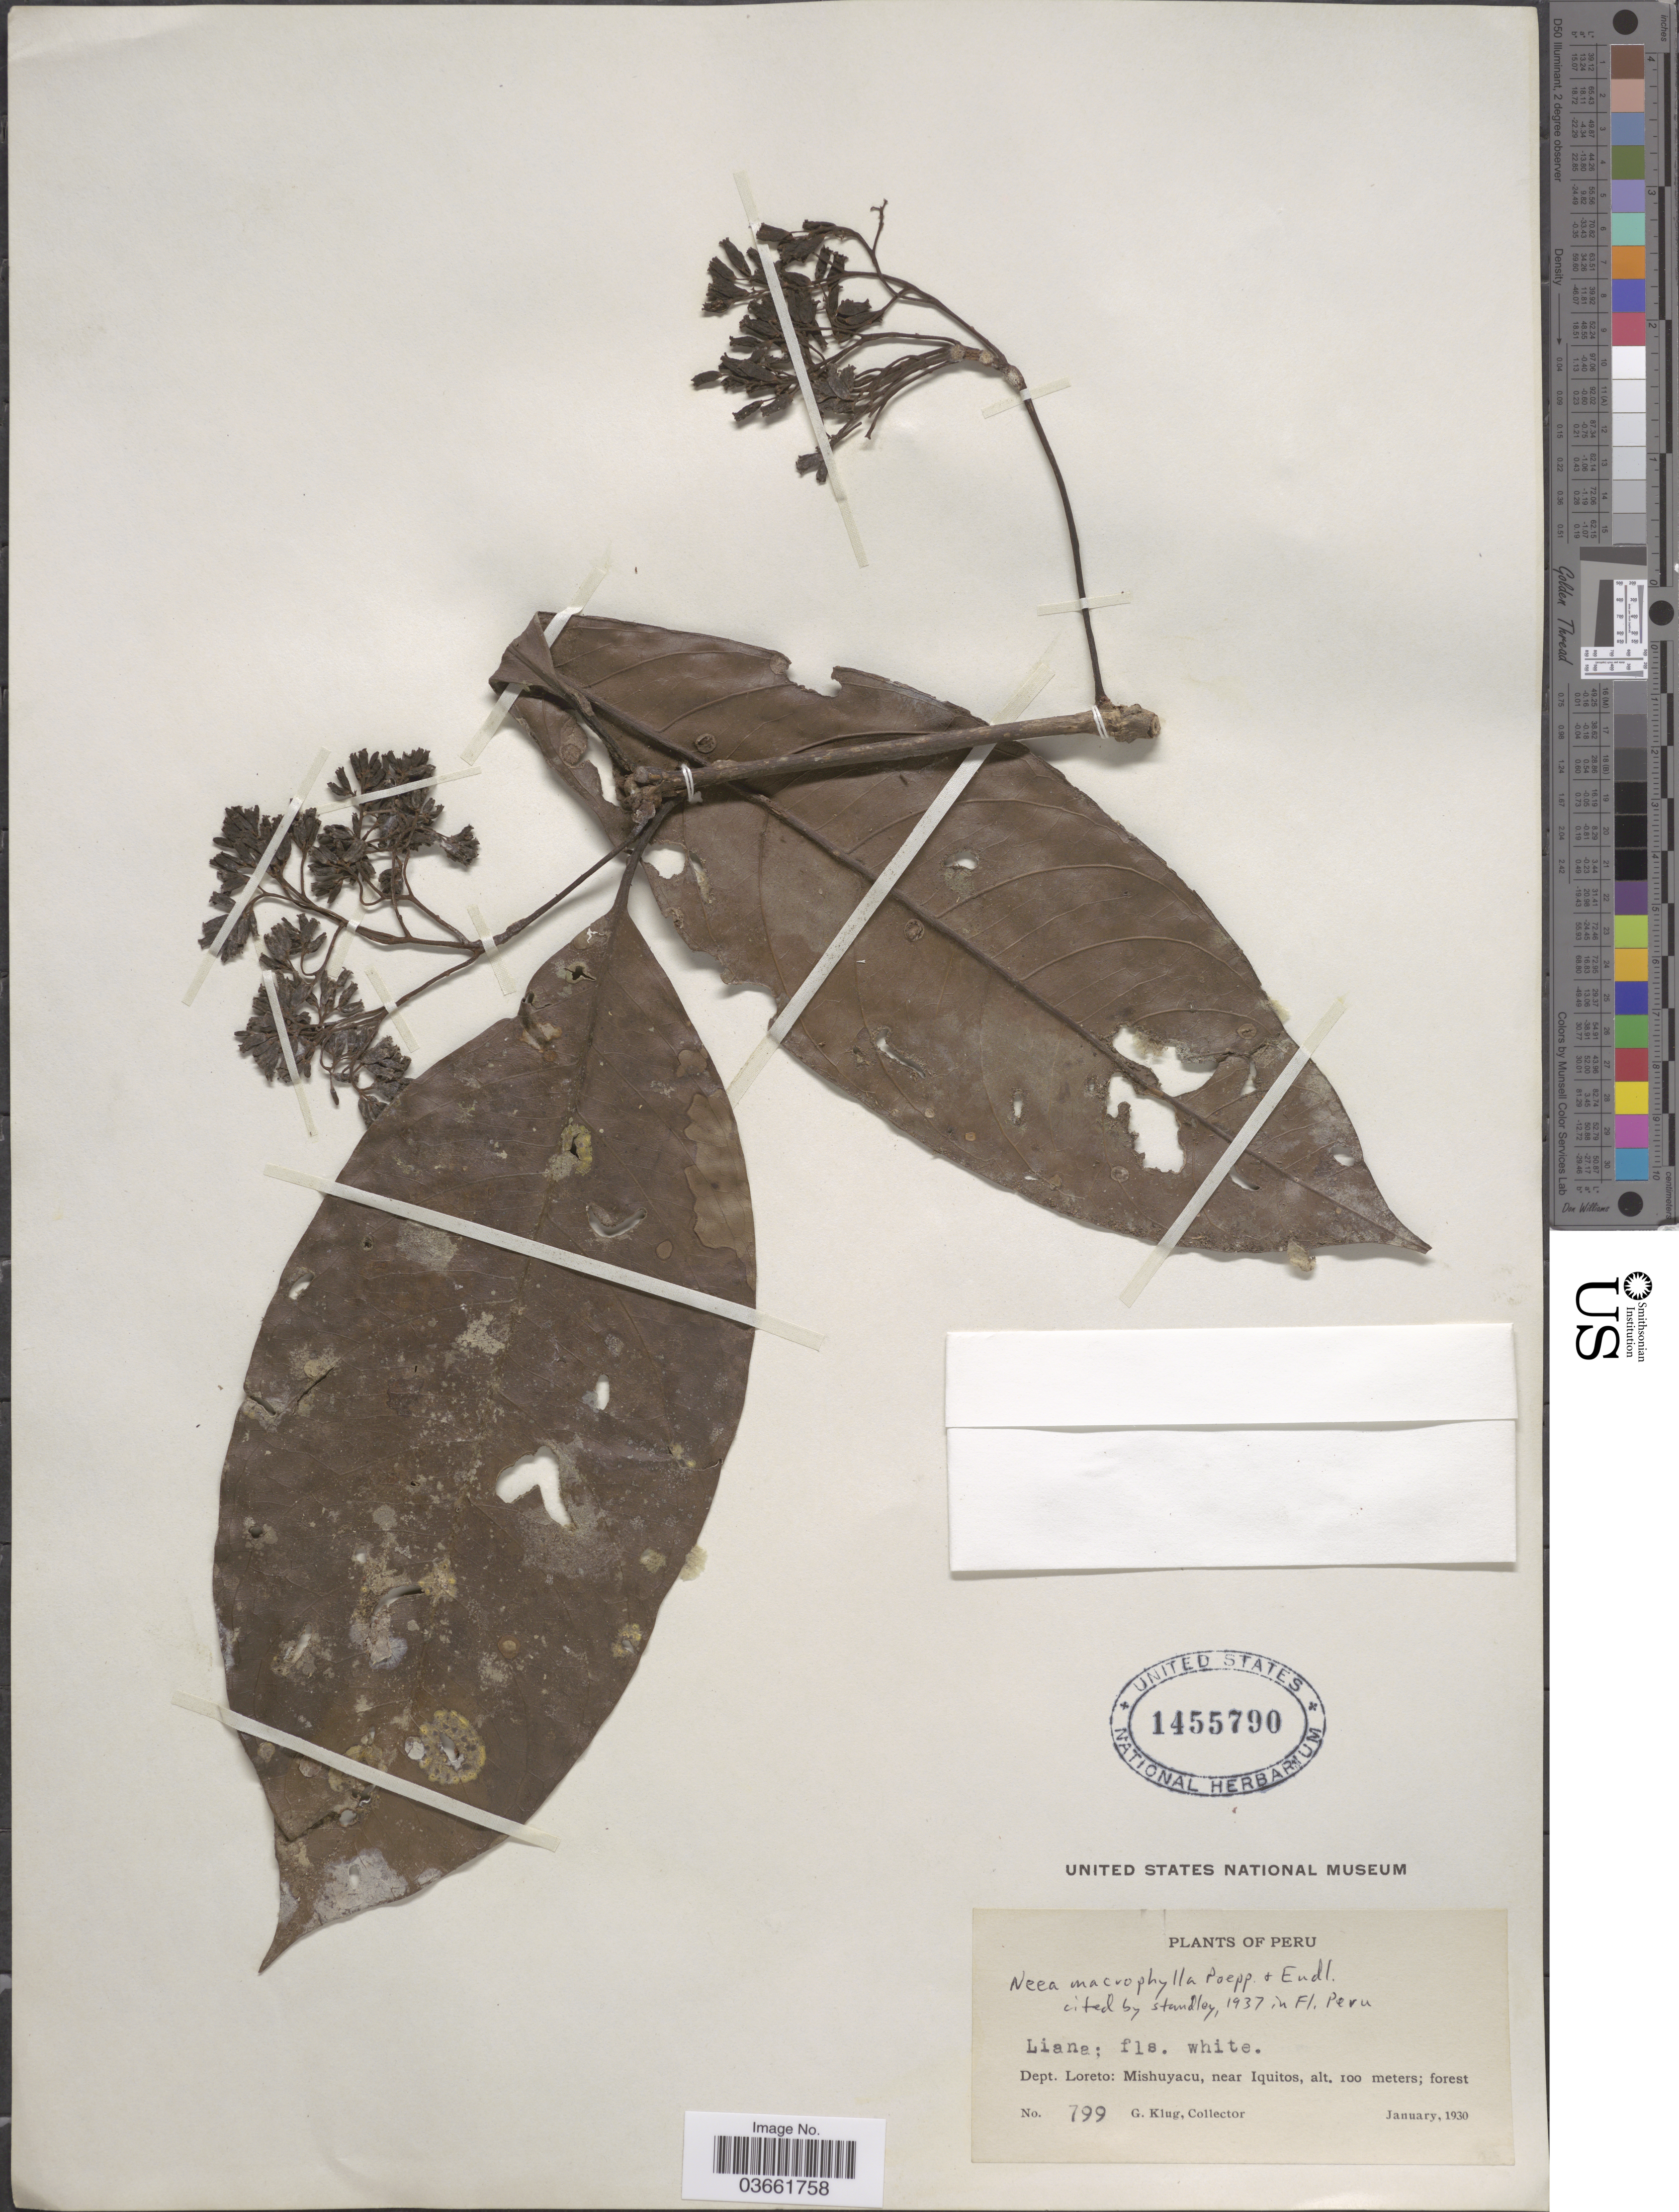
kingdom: Plantae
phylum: Tracheophyta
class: Magnoliopsida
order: Caryophyllales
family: Nyctaginaceae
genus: Neea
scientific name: Neea macrophylla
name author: Britton ex Rusby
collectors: G. Klug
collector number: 799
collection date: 1930-01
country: Peru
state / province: Loreto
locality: Dept. Loreto: Mishuyacu, near Iquitos.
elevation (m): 100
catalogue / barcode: US 1455790